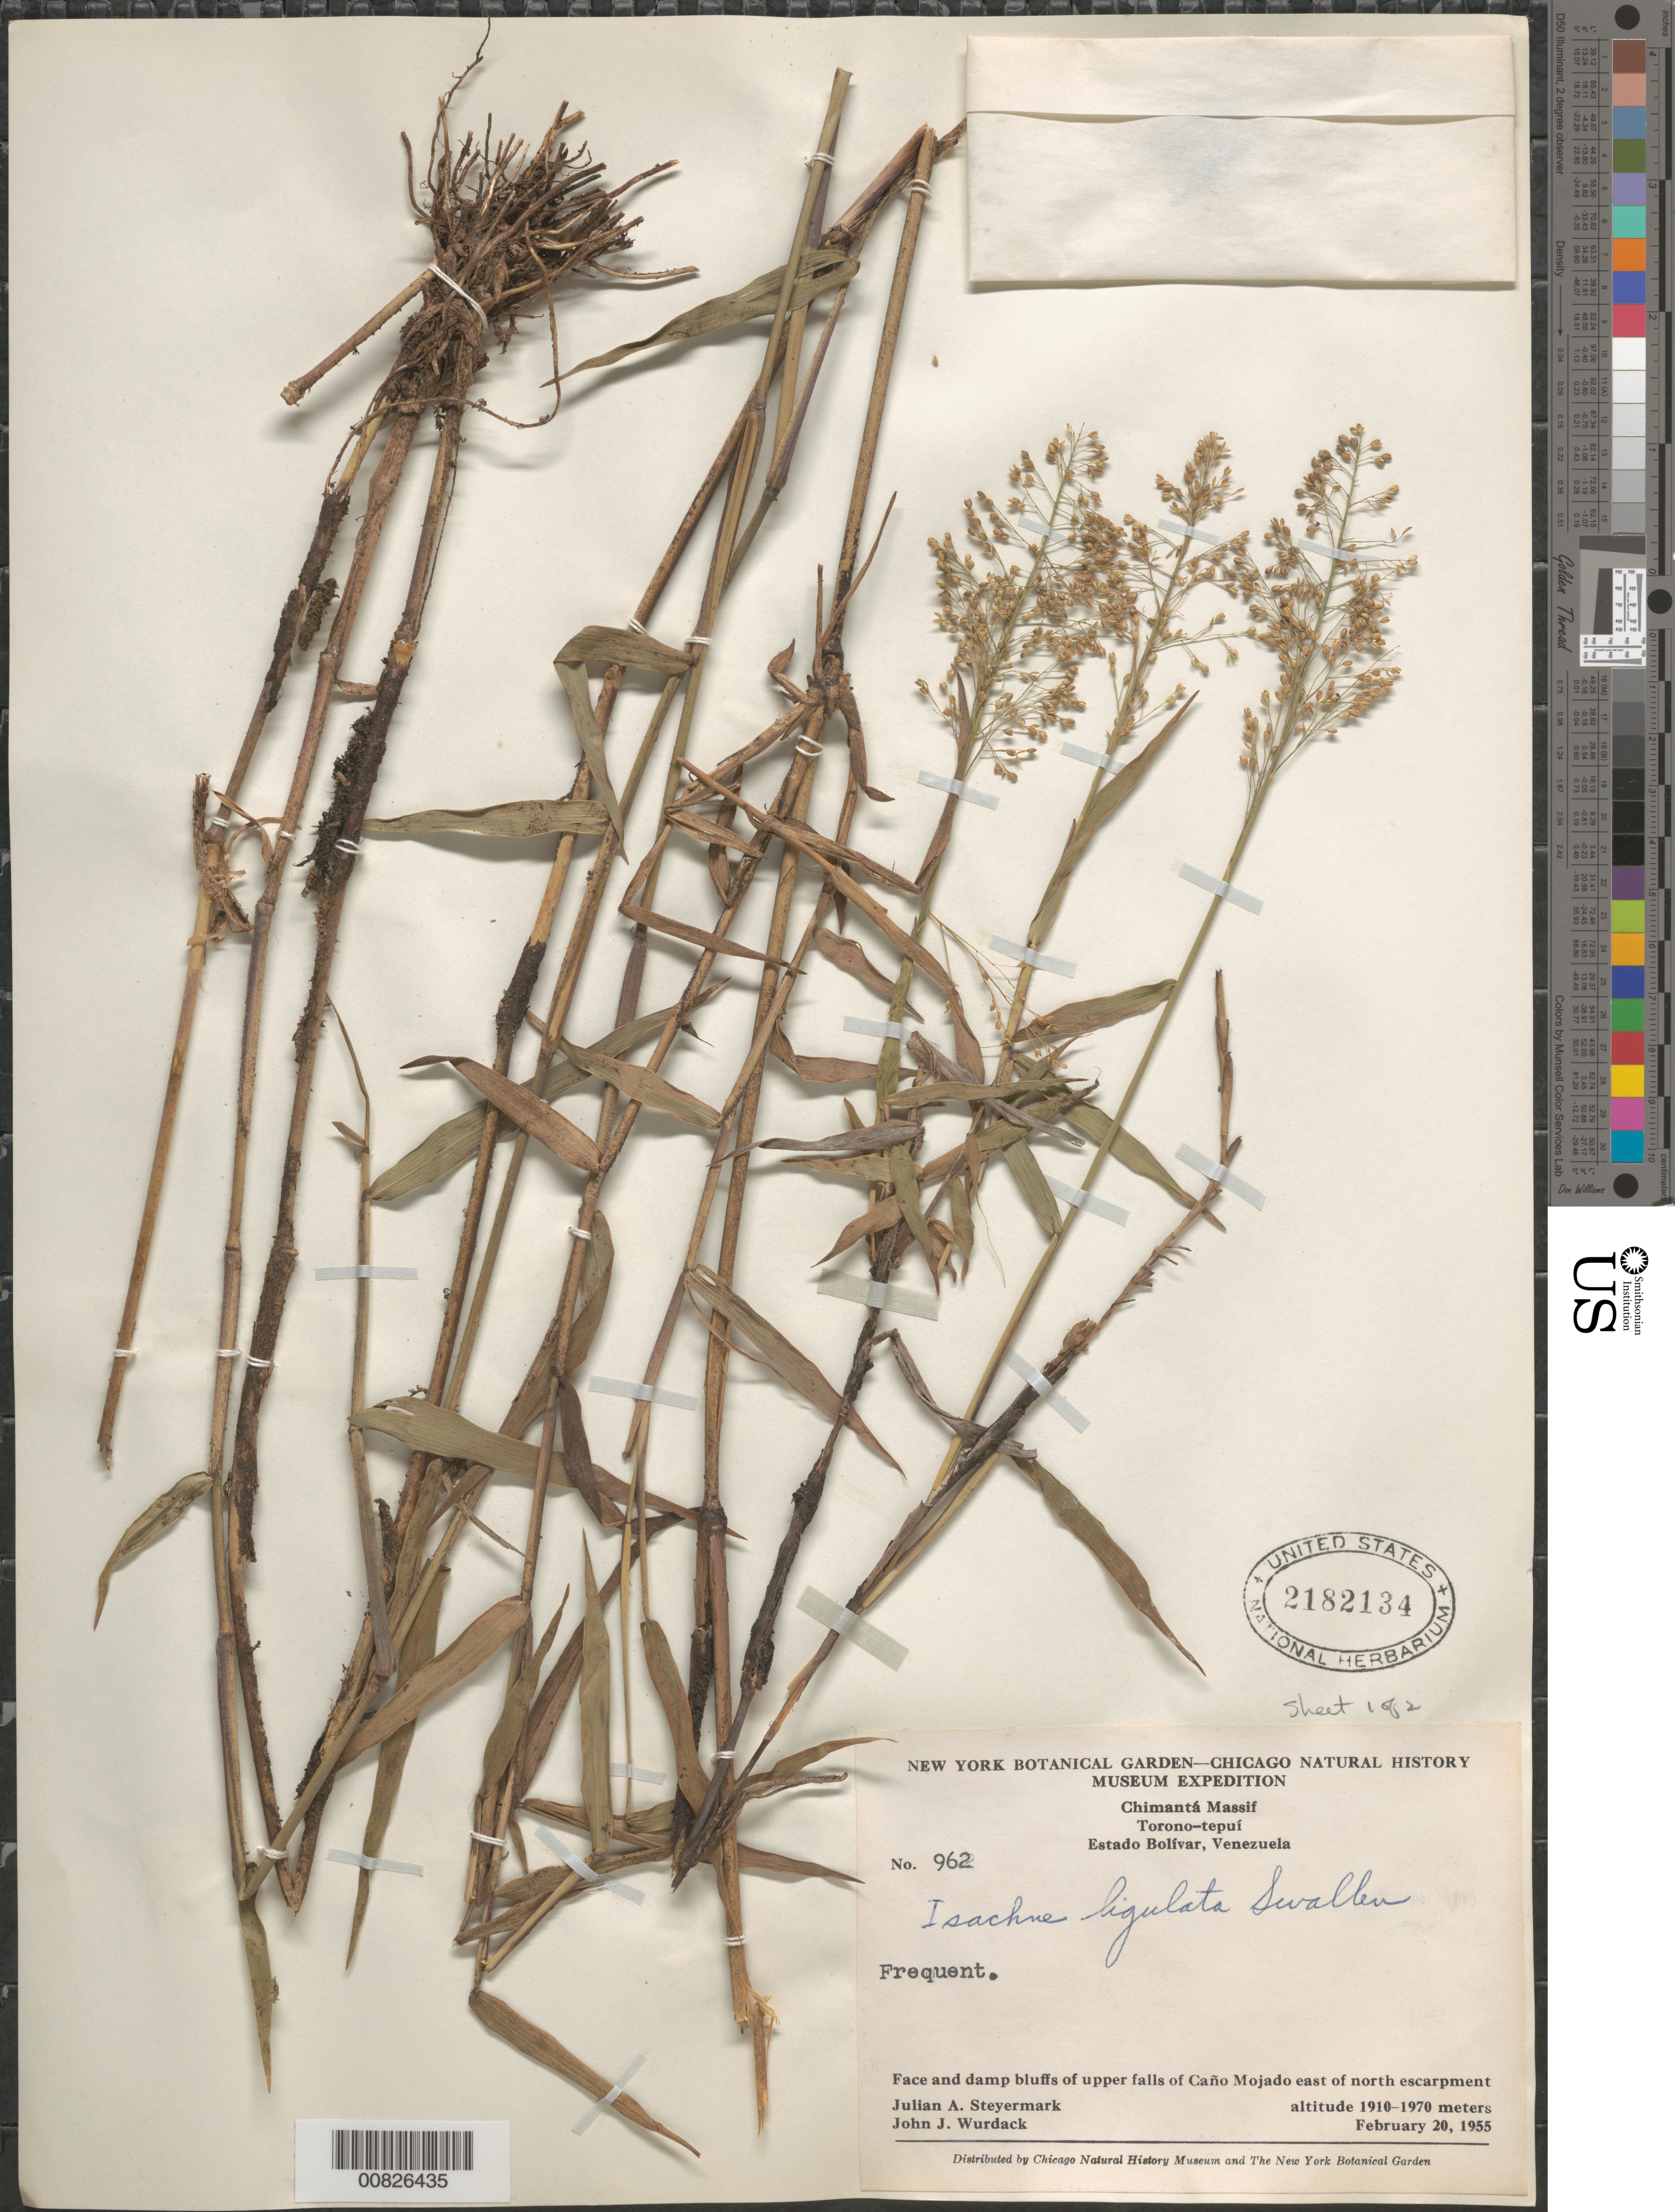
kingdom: Plantae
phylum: Tracheophyta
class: Liliopsida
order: Poales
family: Poaceae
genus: Isachne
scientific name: Isachne ligulata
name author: Swallen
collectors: J. Steyermark & J. J. Wurdack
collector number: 962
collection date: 1955-02-20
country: Venezuela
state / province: Bolivar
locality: New York Botanical Garden-Chicago Natural History Museum Expedition. Chimantá Massif. Torono-tepuí. Face and damp bluffs of upper falls of Caño Mojado east of north escarpment.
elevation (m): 1910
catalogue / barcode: US 2182134